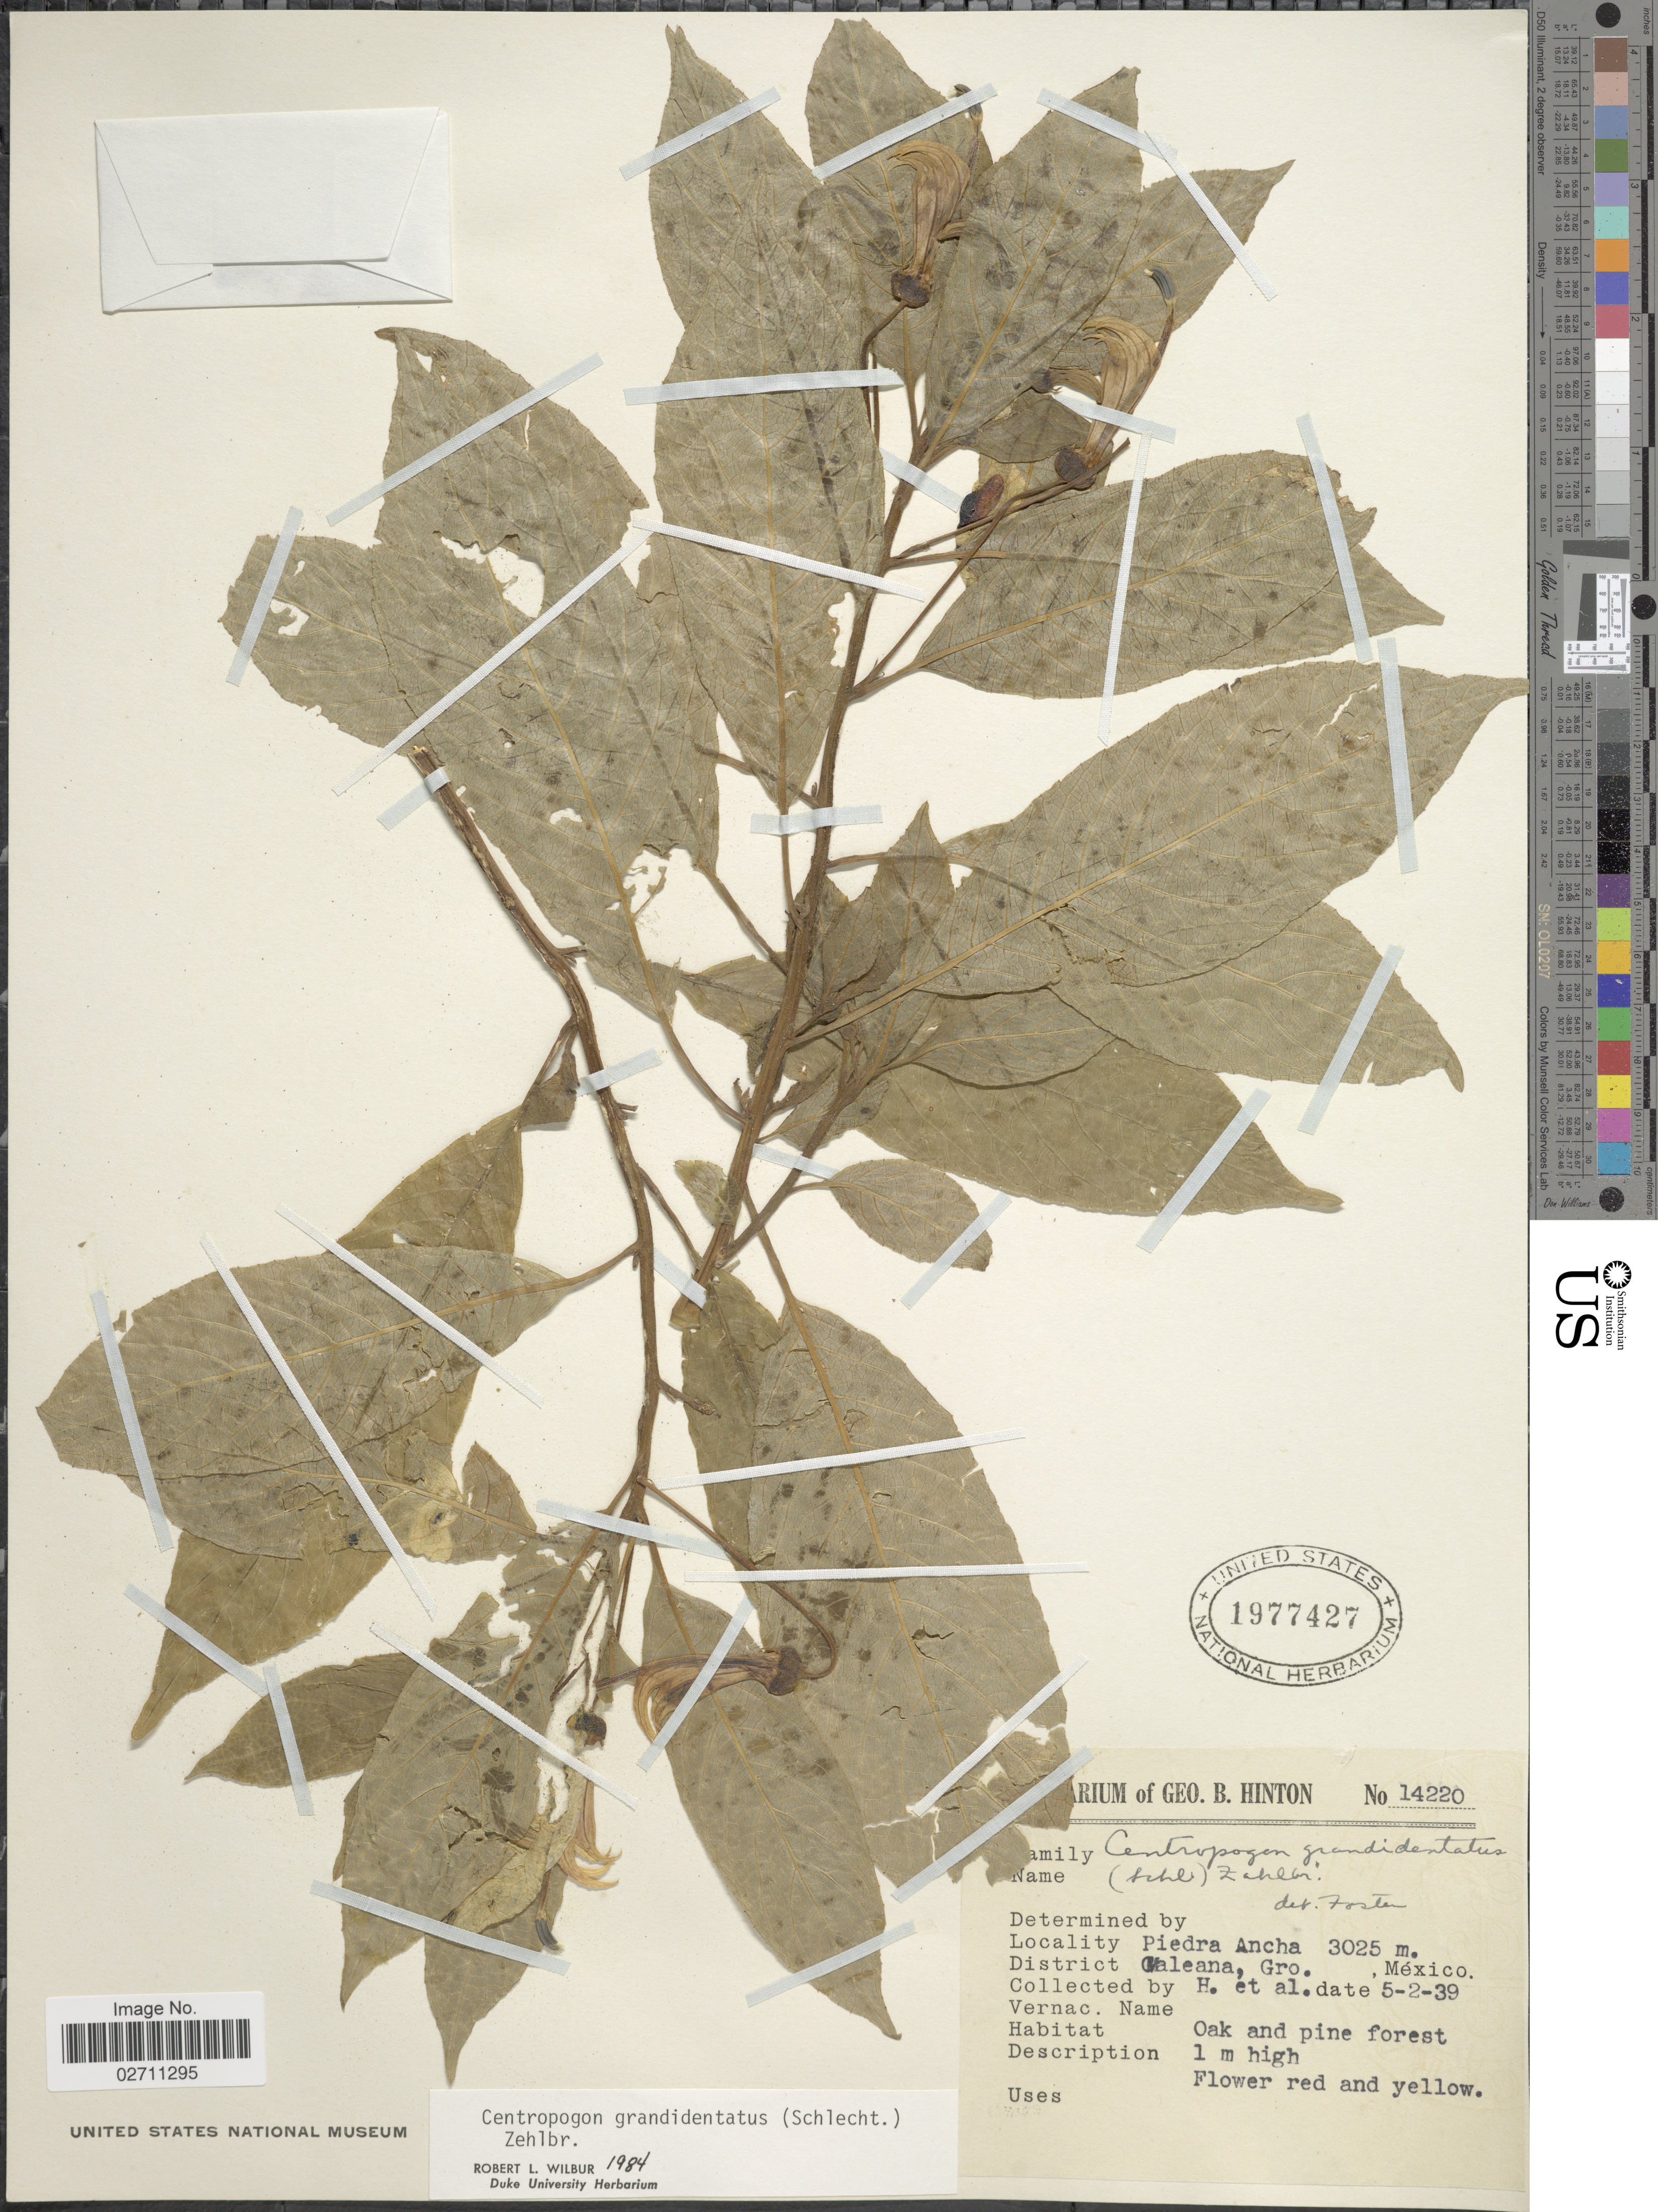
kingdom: Plantae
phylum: Tracheophyta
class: Magnoliopsida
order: Asterales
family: Campanulaceae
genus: Centropogon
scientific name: Centropogon grandidentatus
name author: (Schltdl.) Zahlbr.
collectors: G. B. Hinton & et al.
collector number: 14220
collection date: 1939-05-02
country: Mexico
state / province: Guerrero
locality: Piedra Ancha, District Galeana.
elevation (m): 3025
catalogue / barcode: US 1977427